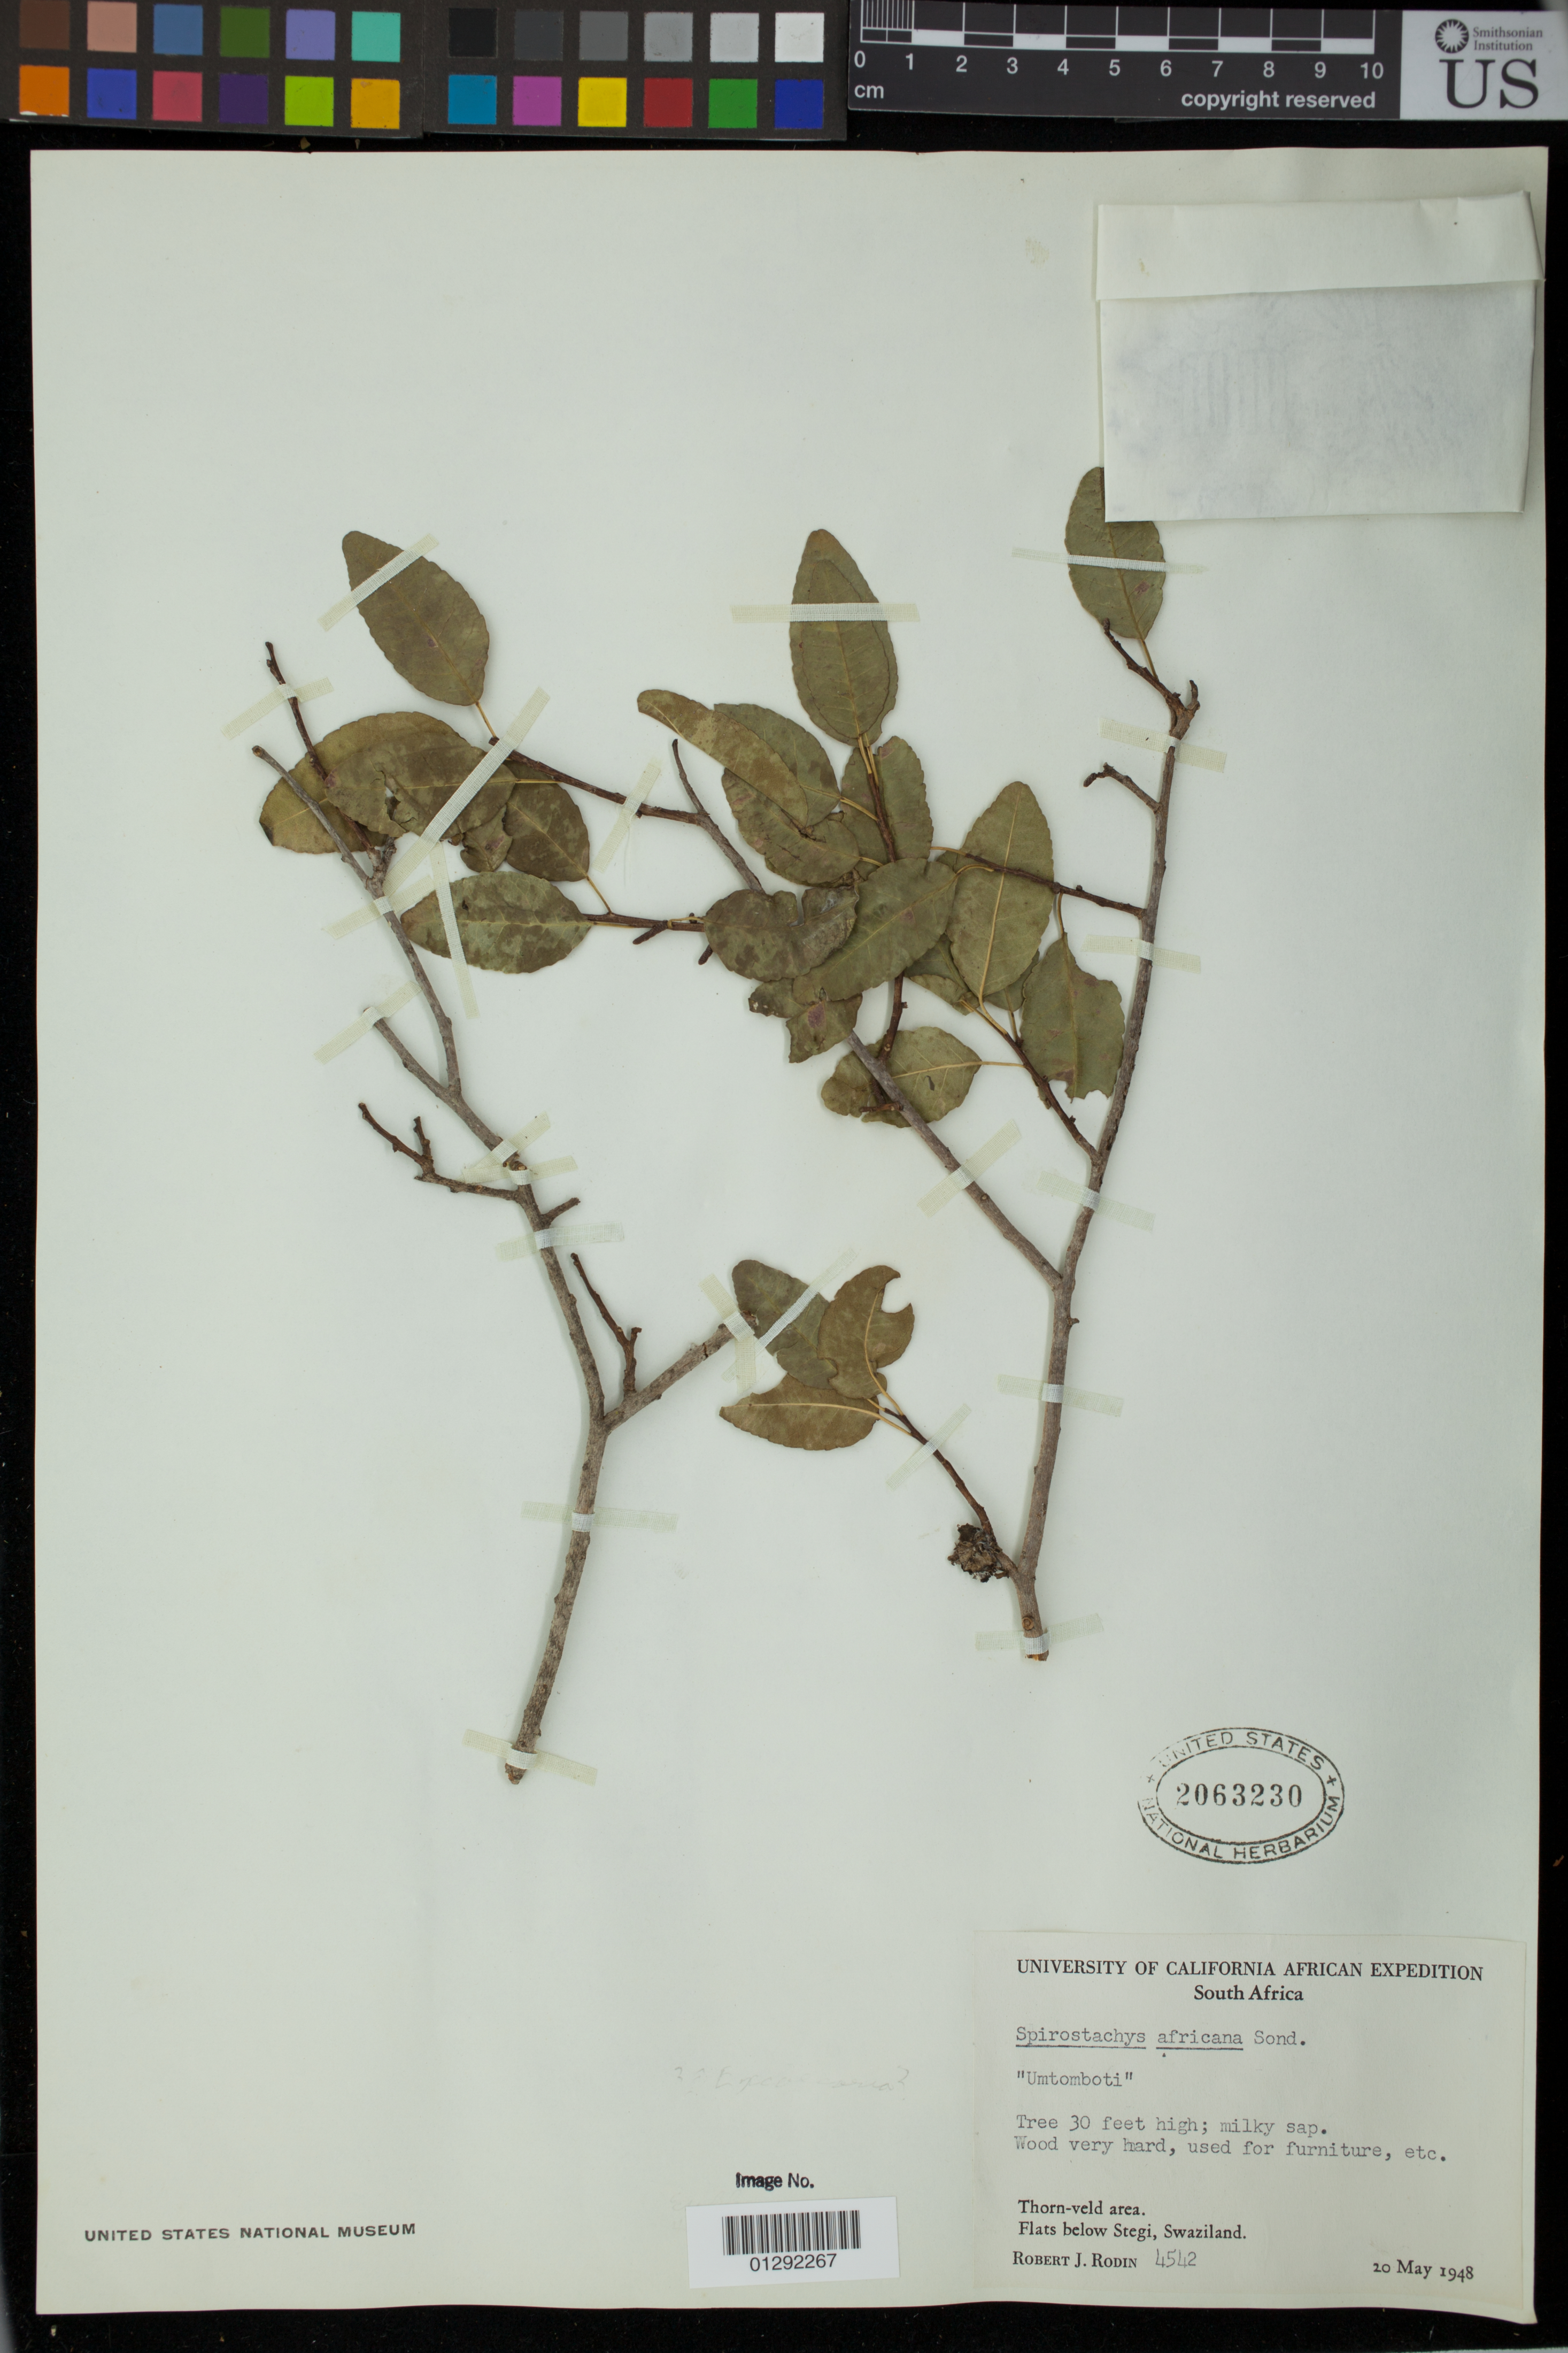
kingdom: Plantae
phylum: Tracheophyta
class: Magnoliopsida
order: Malpighiales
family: Euphorbiaceae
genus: Excoecaria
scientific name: Excoecaria africana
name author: (Sond.) Müll. Arg.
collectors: R. J. Rodin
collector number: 4542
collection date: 1948-05-20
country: Eswatini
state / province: Lubombo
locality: Thorn-vels area. Flats below Stegi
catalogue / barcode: US 2063230